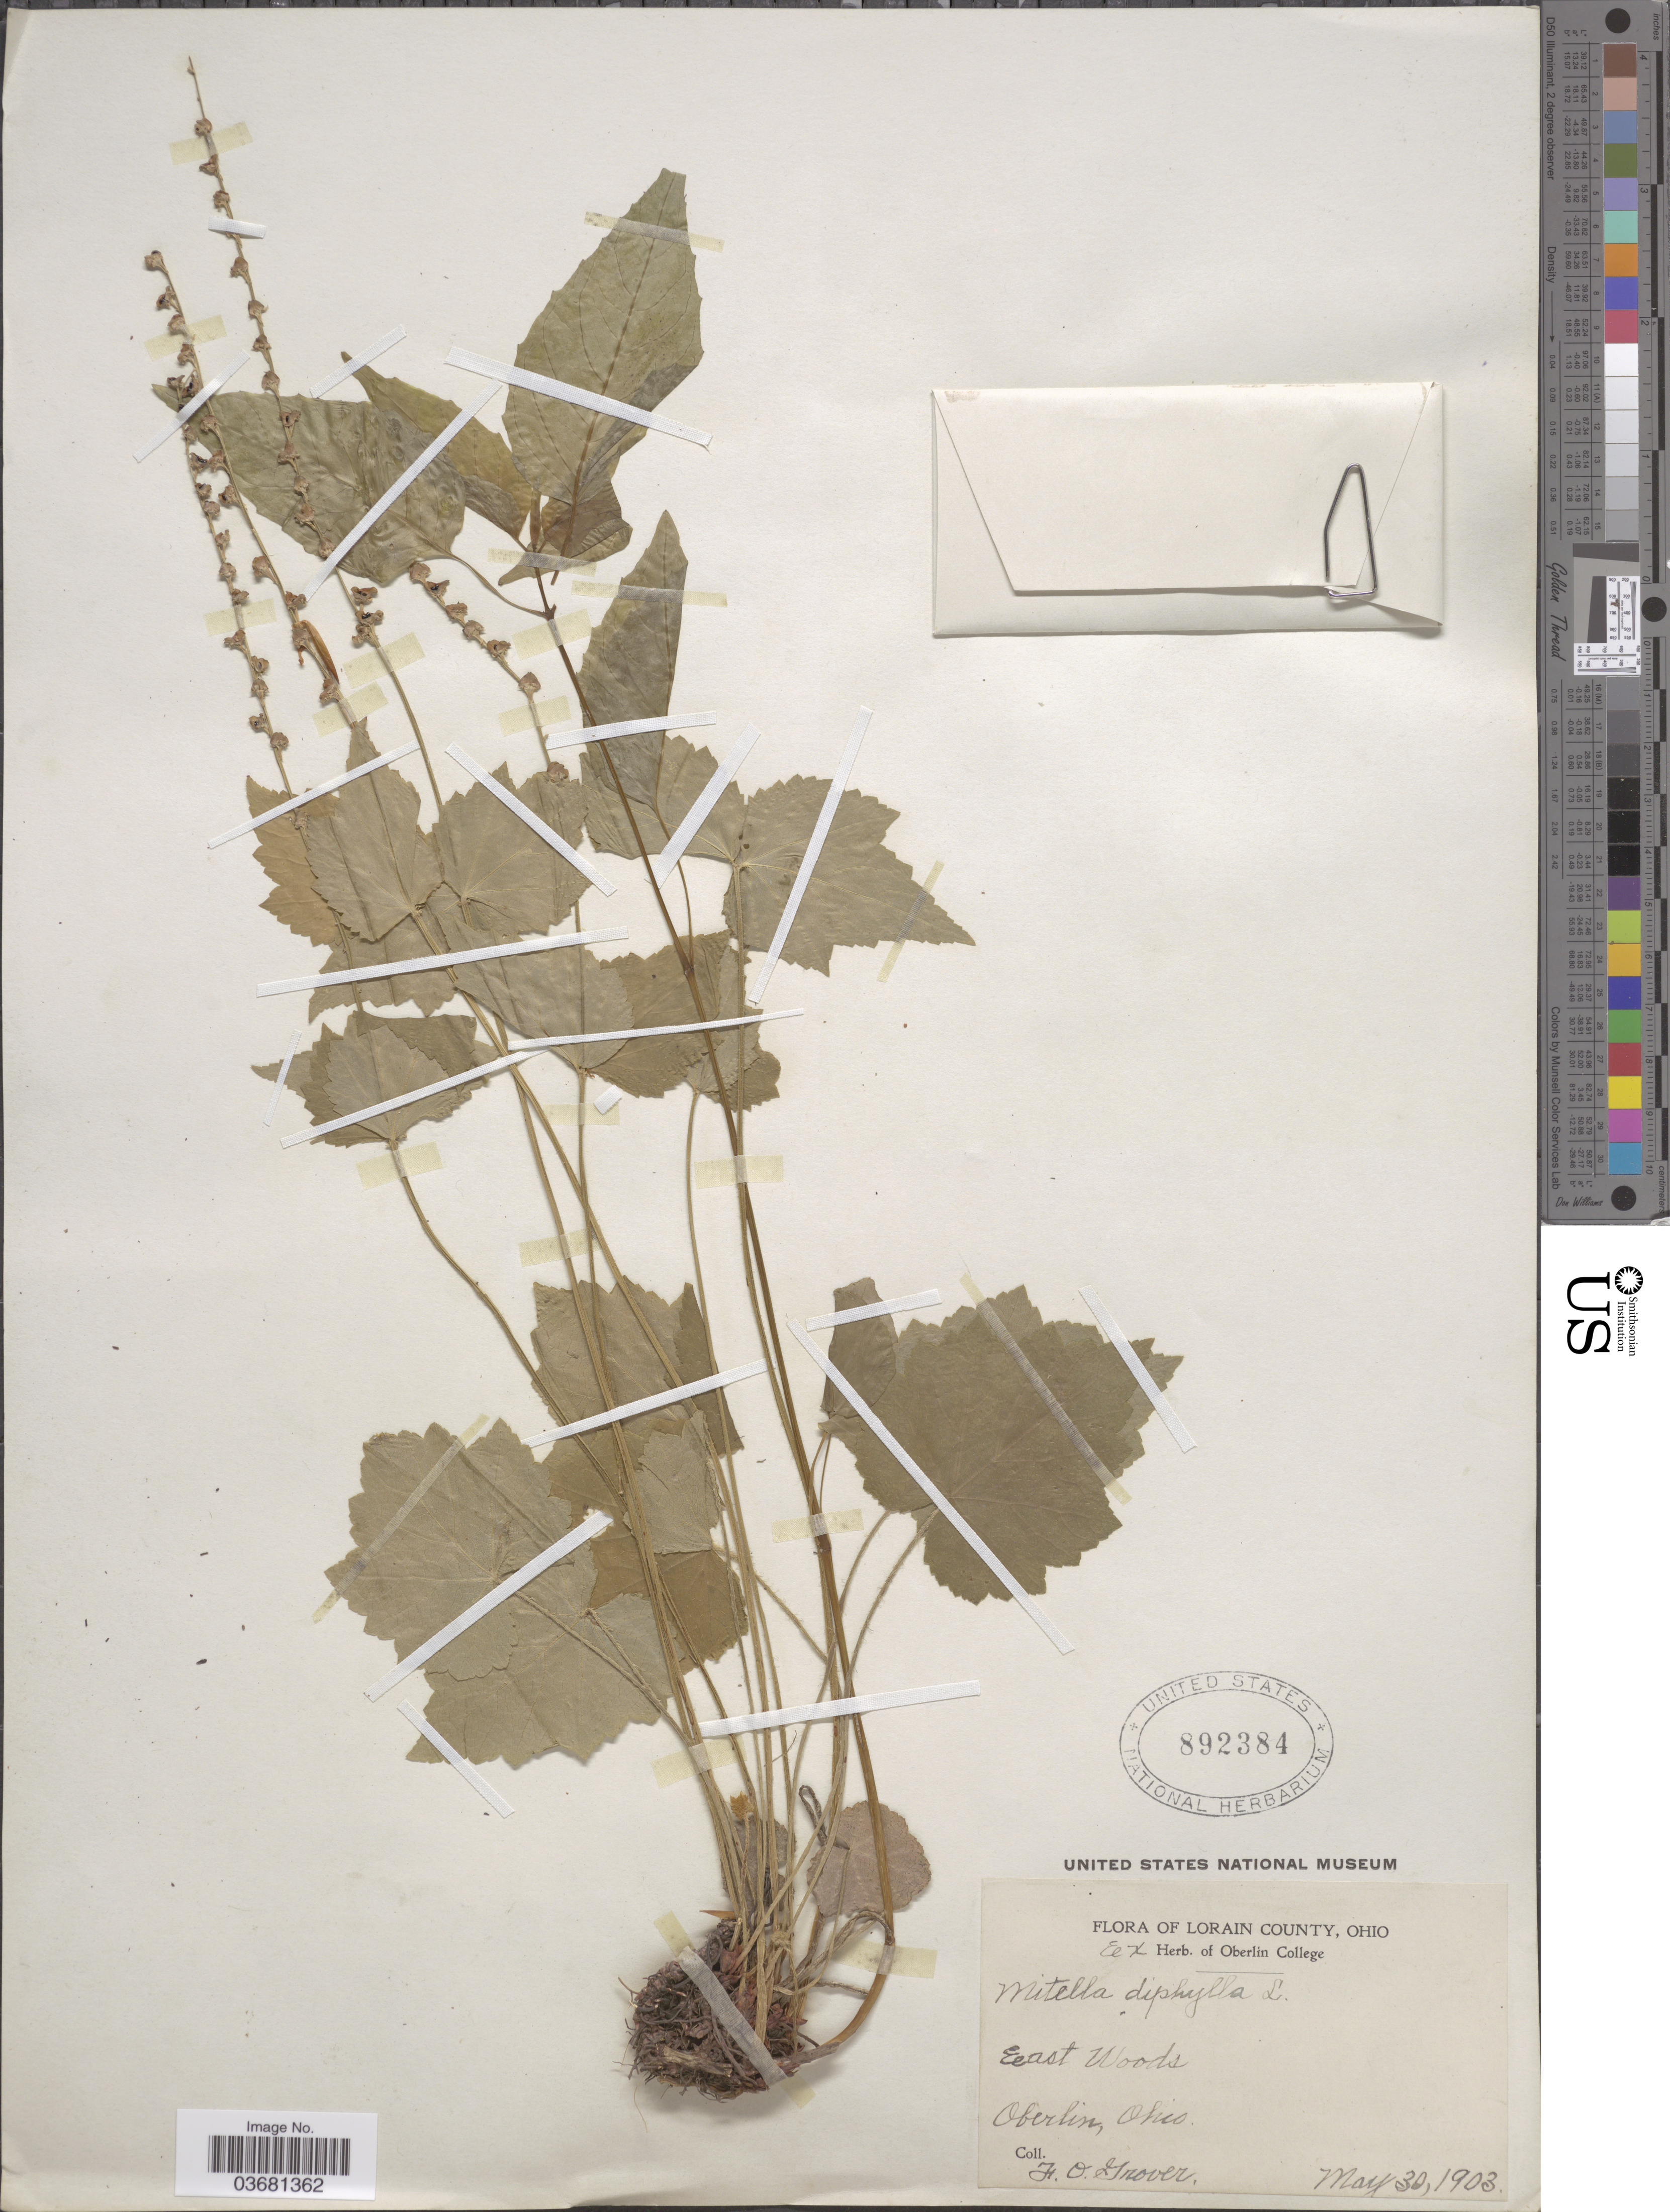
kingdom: Plantae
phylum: Tracheophyta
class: Magnoliopsida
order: Saxifragales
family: Saxifragaceae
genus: Mitella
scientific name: Mitella diphylla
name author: L.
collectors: F. Grover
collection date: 1903-05-30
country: United States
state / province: Ohio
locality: Lorain County. East Woods. Oberlin.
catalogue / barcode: US 892384